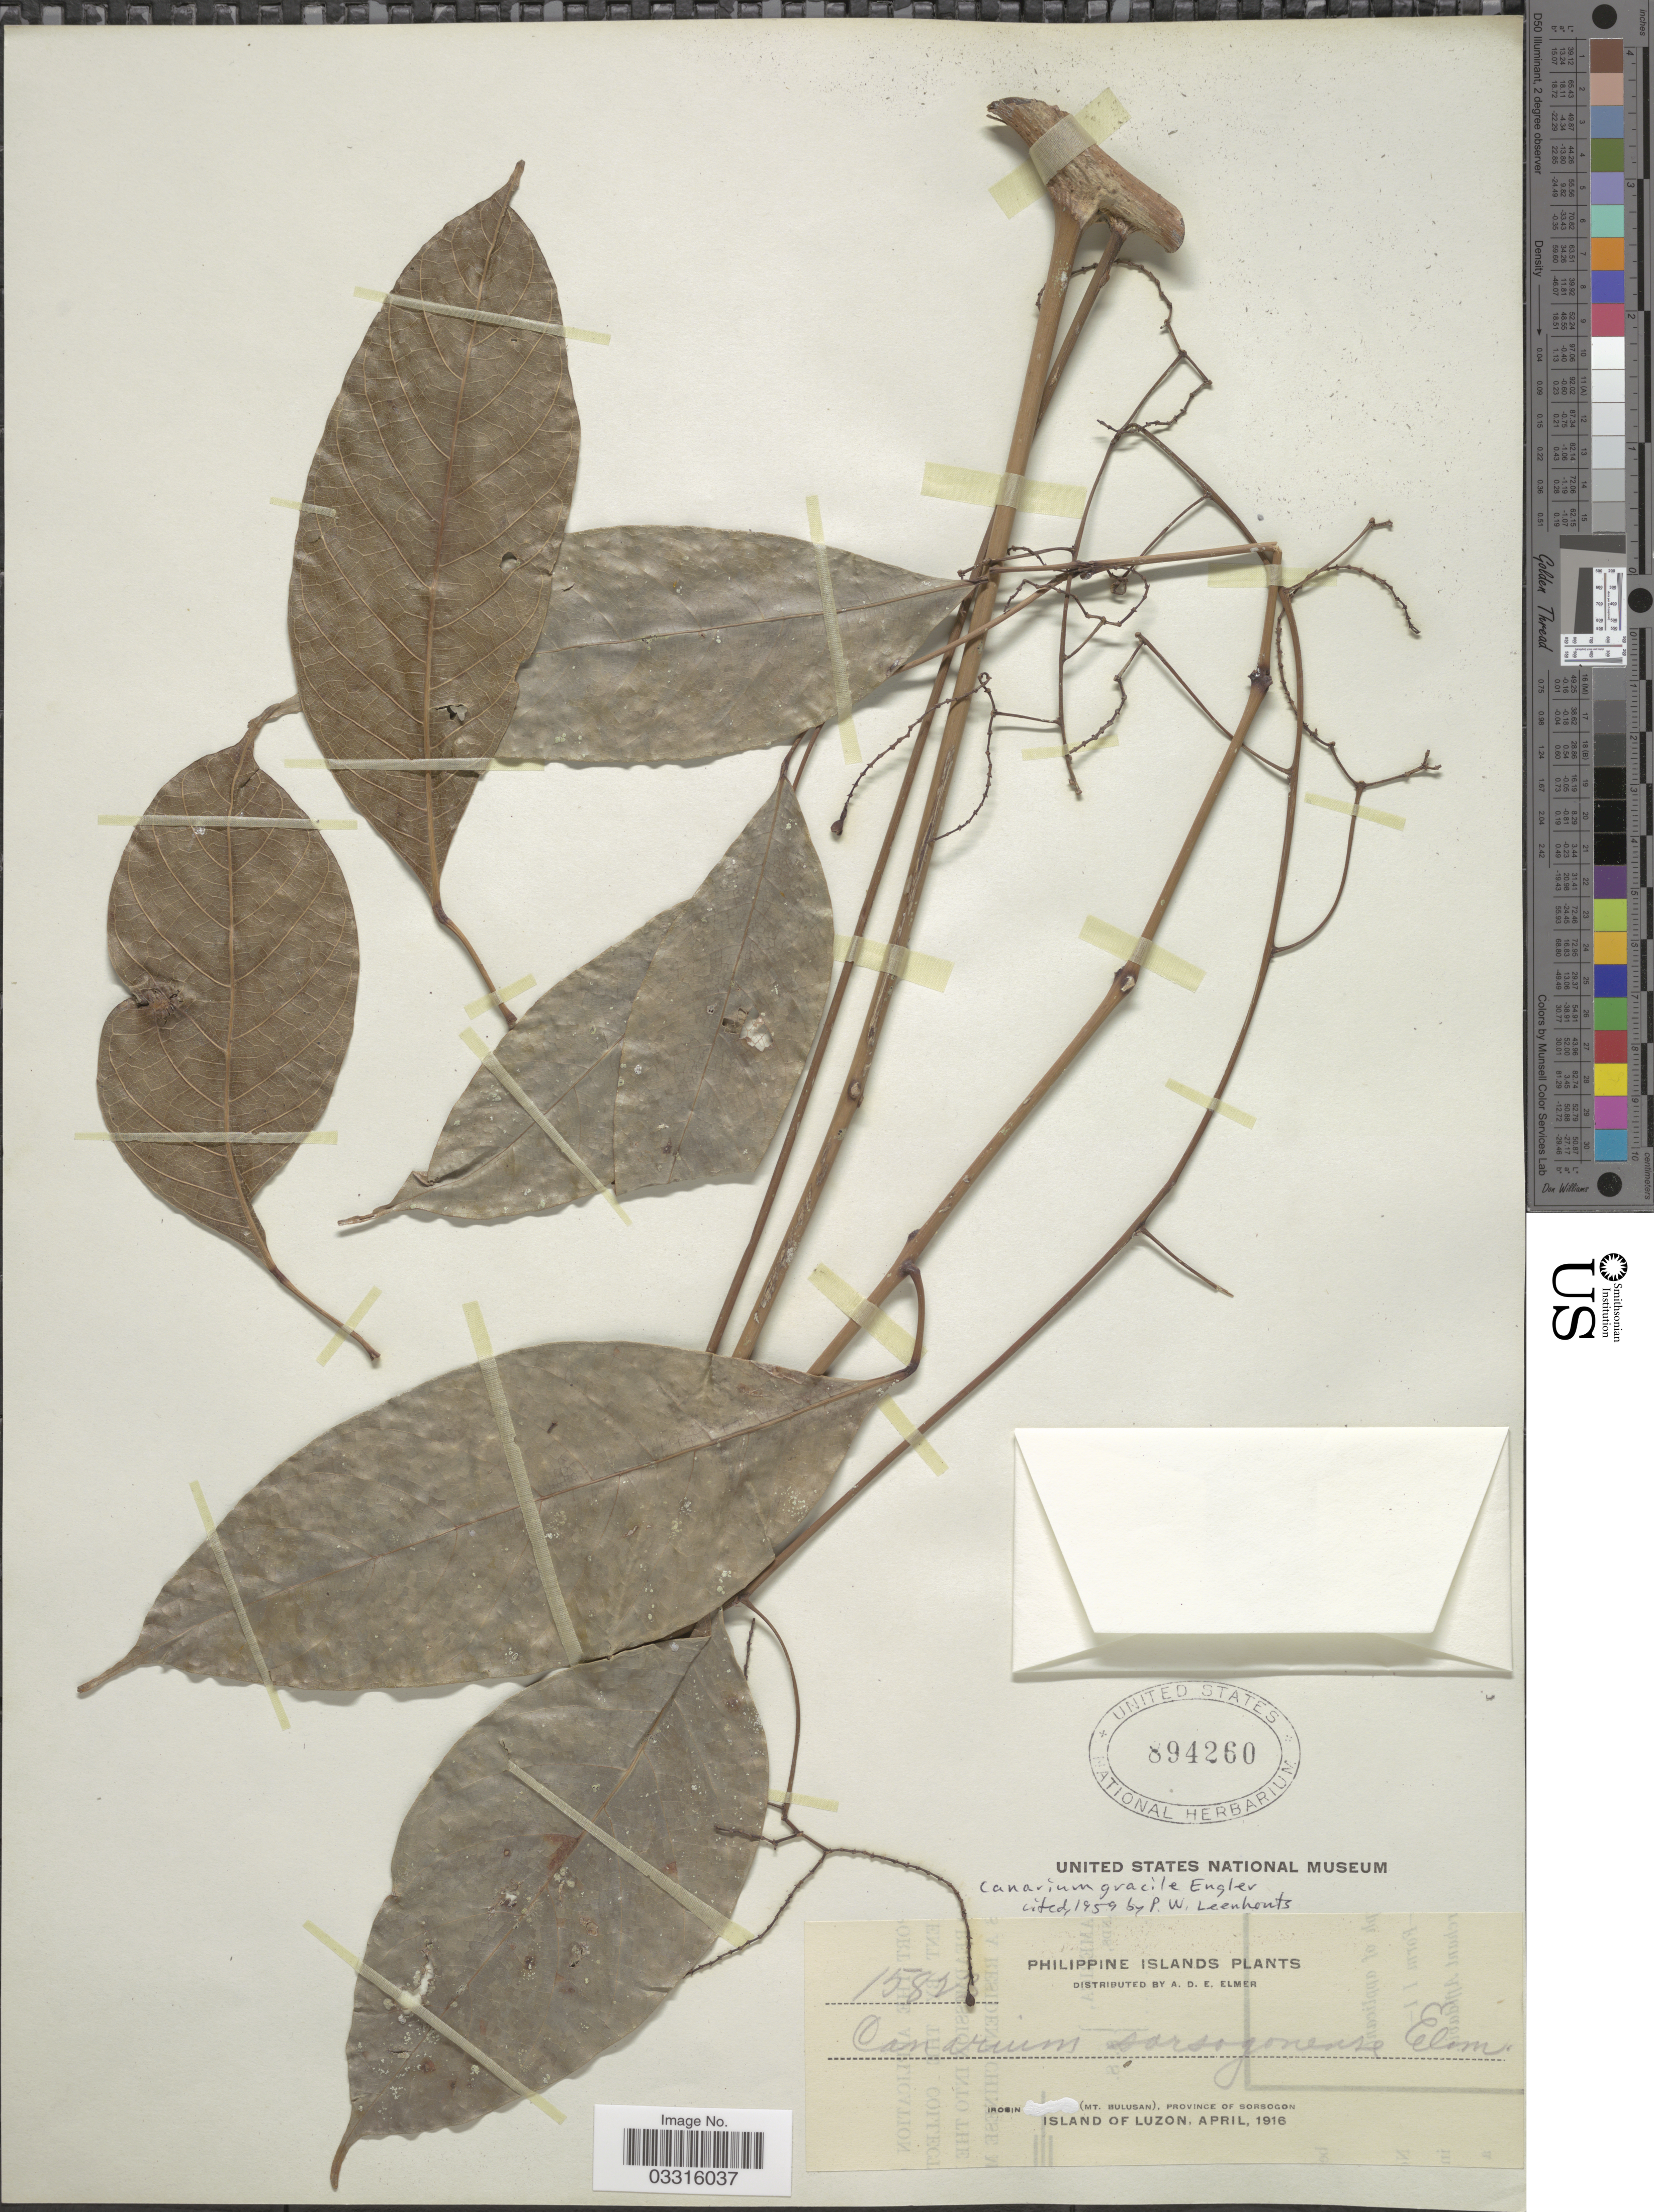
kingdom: Plantae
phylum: Tracheophyta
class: Magnoliopsida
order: Sapindales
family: Burseraceae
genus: Canarium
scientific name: Canarium gracile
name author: Engl.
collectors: A. D. E. Elmer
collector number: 15823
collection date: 1916-04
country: Philippines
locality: Irosin (Mt. Bulusan), Province of Sorsogon. Island of Luzon.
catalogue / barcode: US 894260